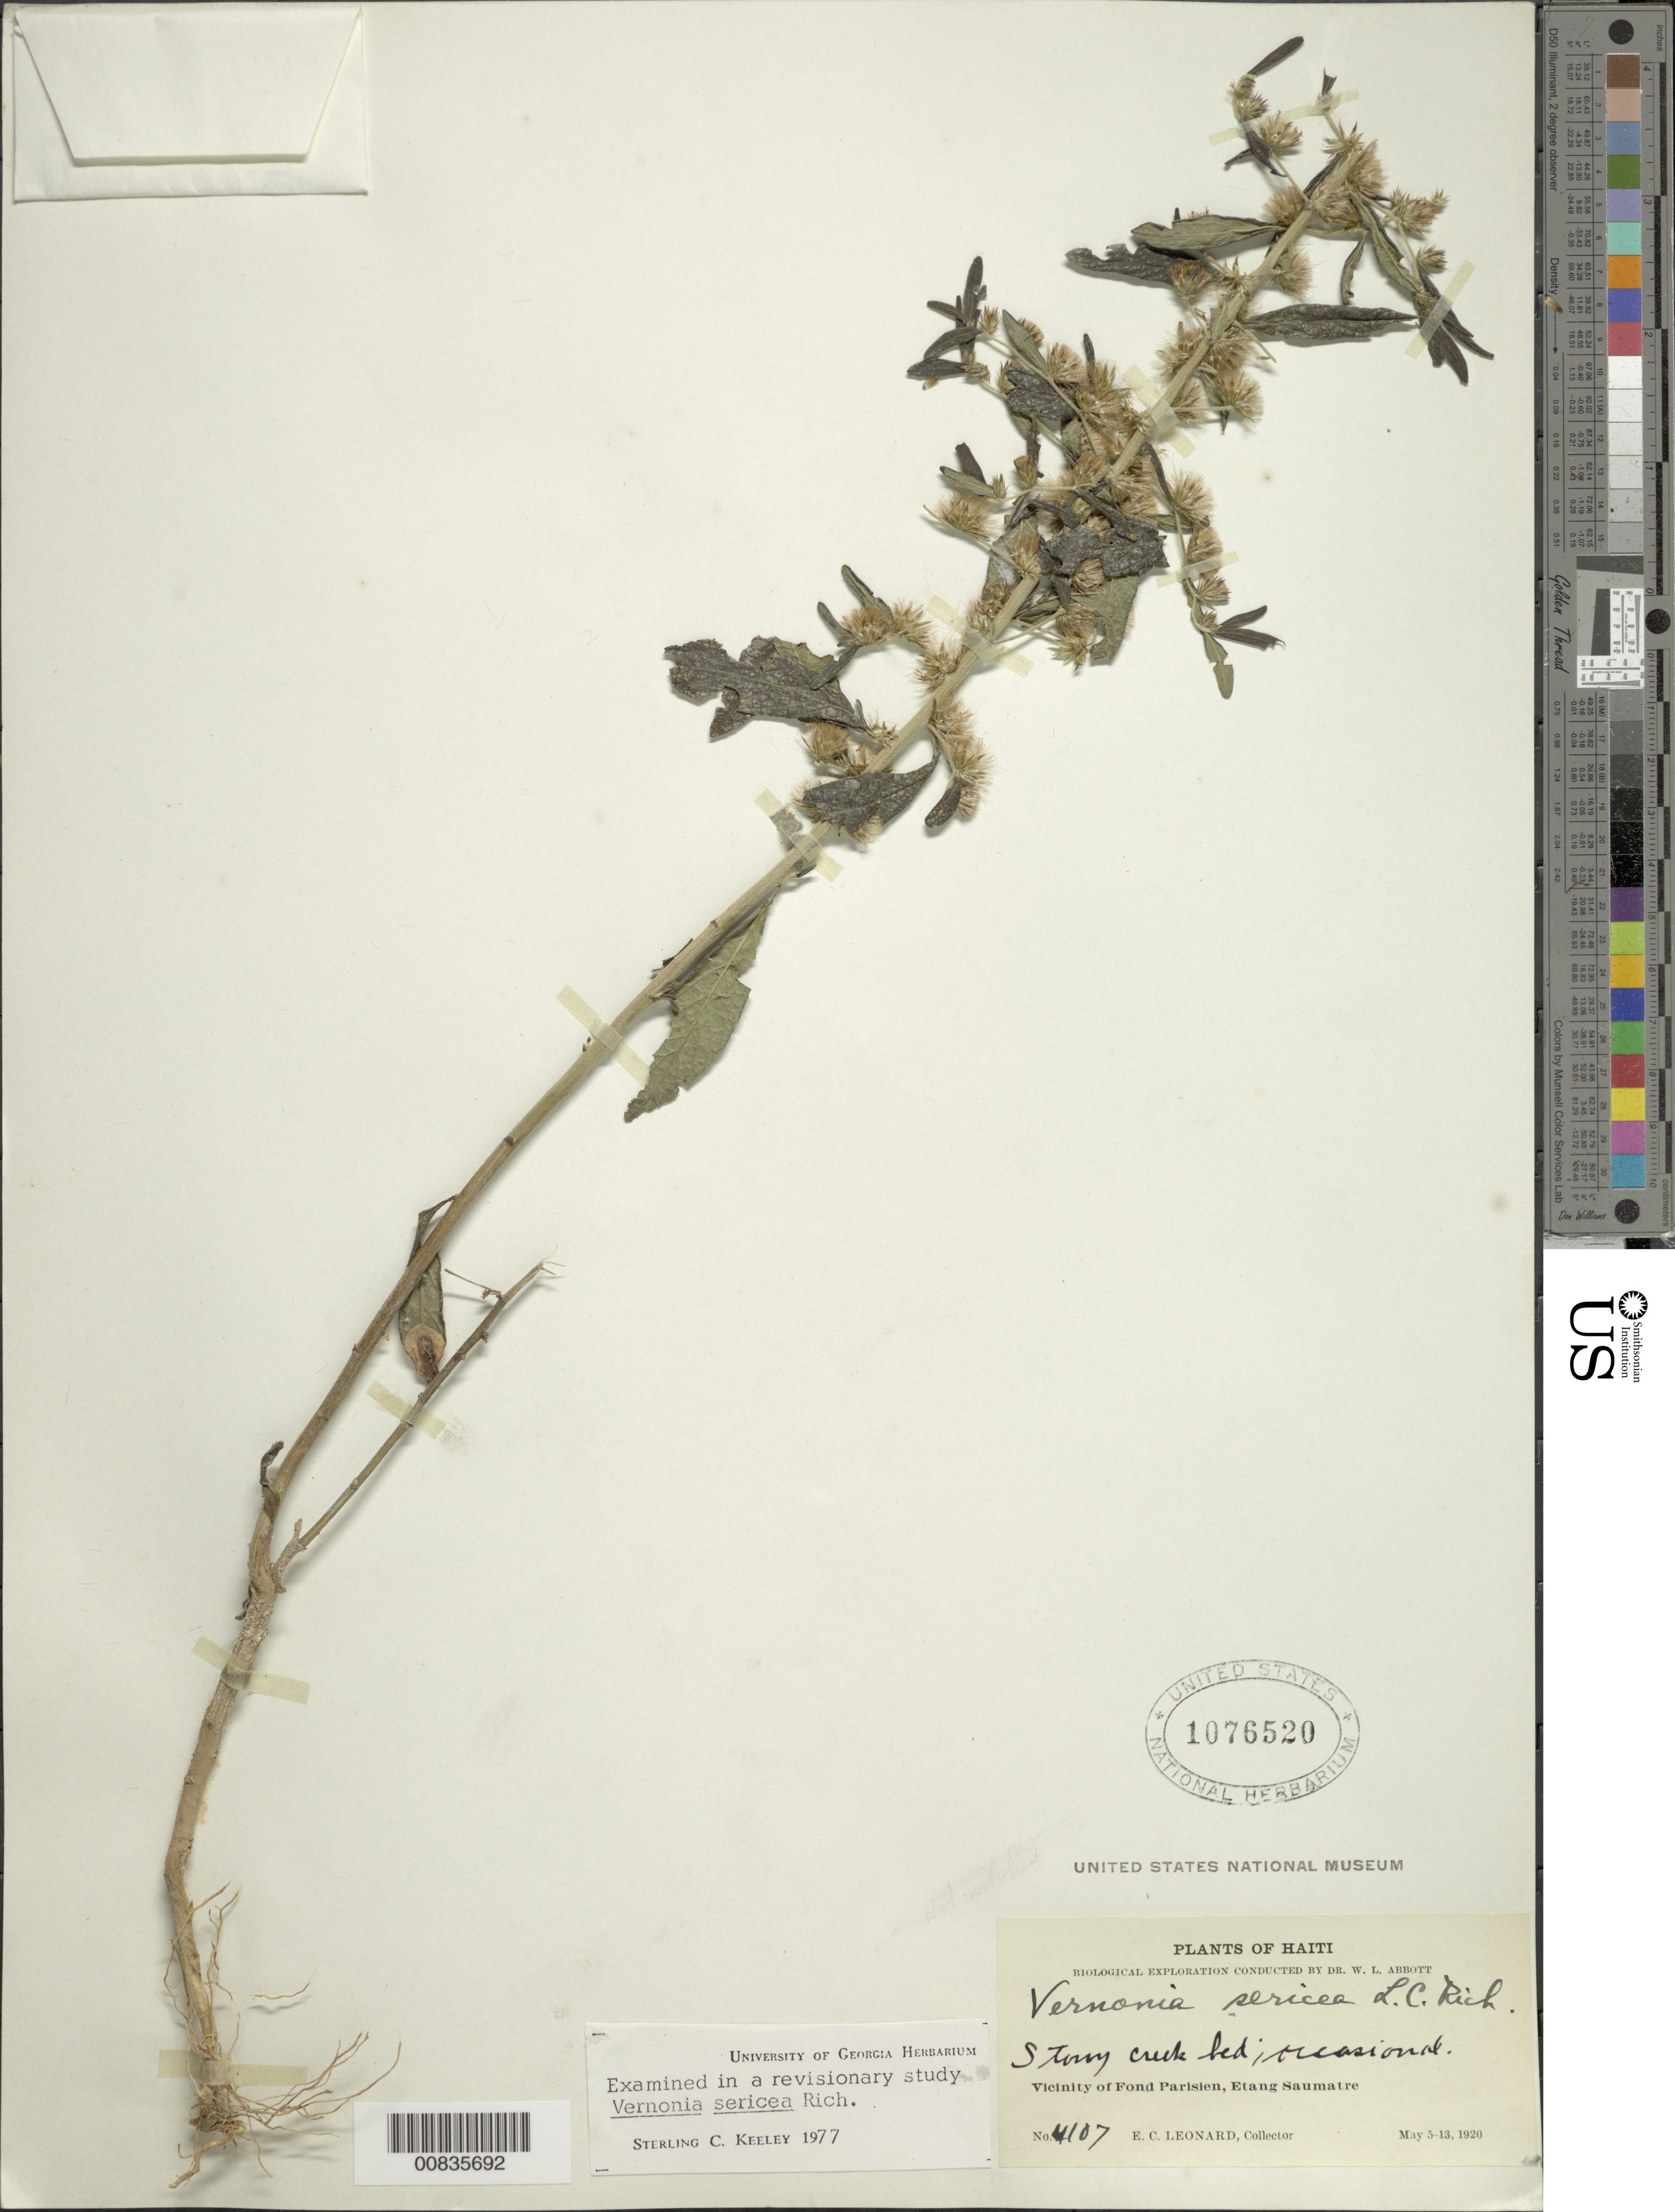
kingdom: Plantae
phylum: Tracheophyta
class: Magnoliopsida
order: Asterales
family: Asteraceae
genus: Lepidaploa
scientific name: Lepidaploa sericea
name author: (Rich.) H. Rob.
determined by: Keeley, S. C.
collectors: E. C. Leonard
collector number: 4107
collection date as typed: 05 May 1920 to 13 May 1920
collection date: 1920-05-05/1920-05-13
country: Haiti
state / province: Ouest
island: Hispaniola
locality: Vicinity of Fond Parisien, Etang Saumatre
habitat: Stony creek bed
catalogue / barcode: US 1076520